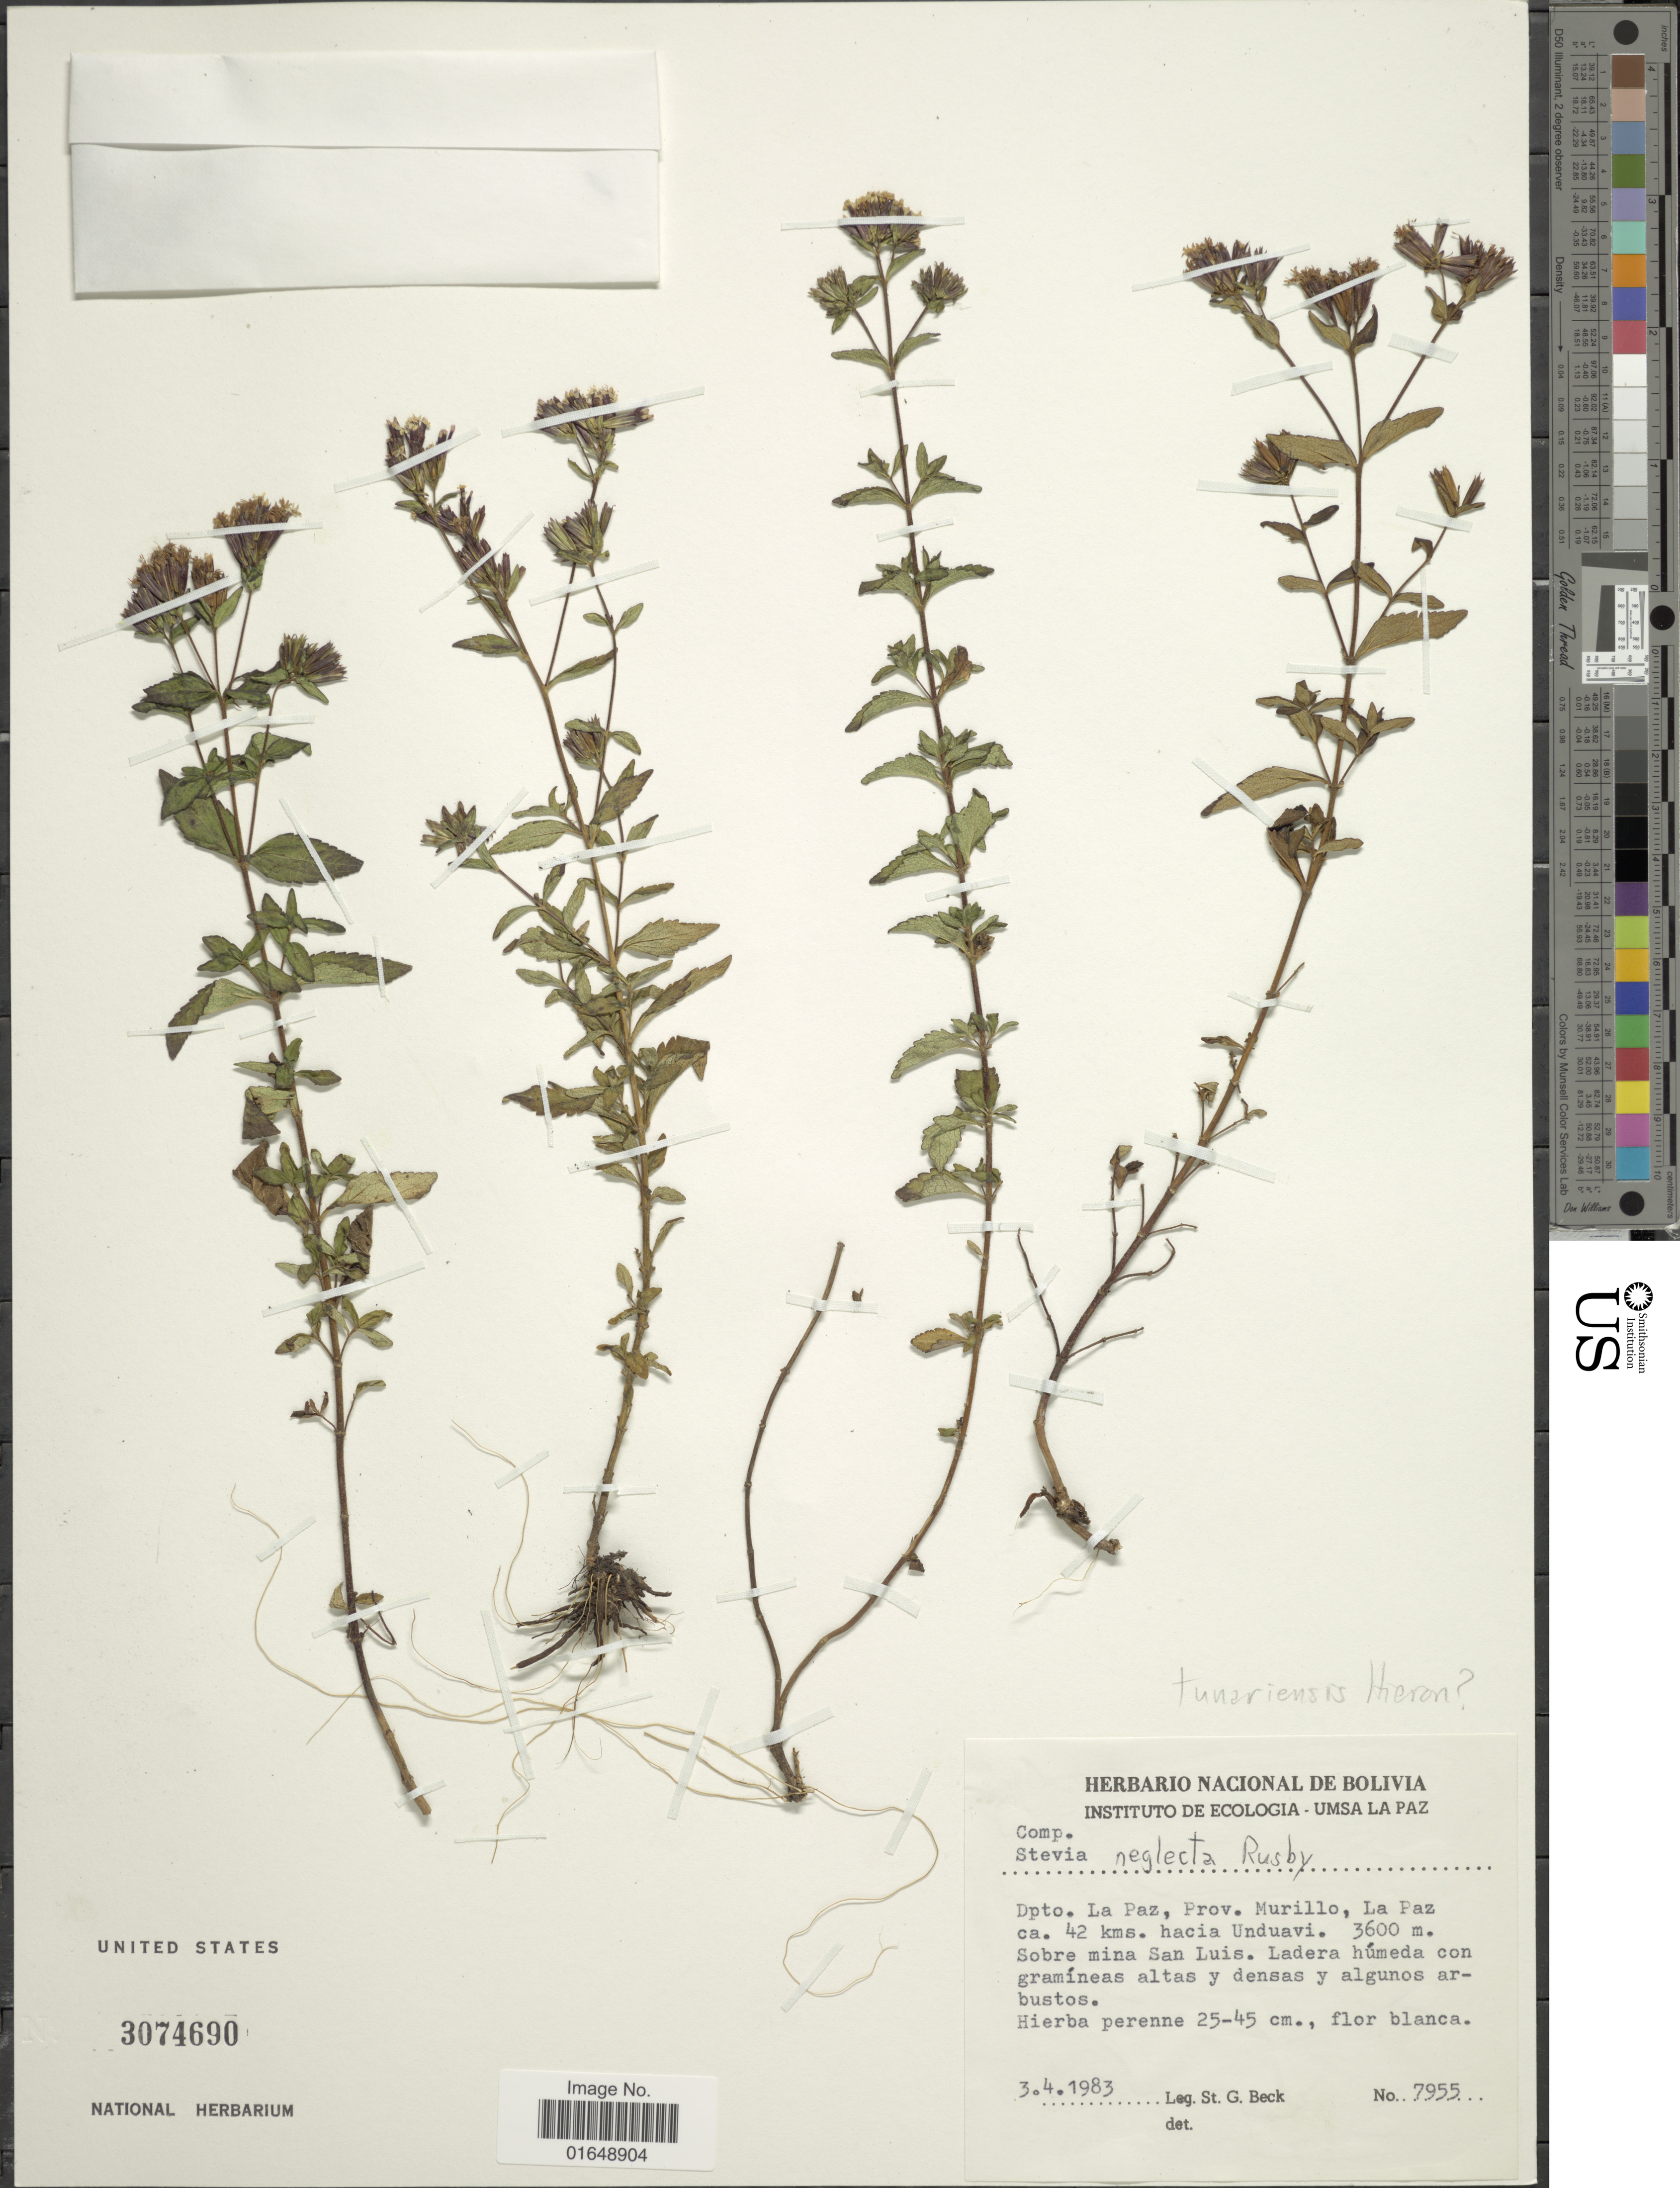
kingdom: Plantae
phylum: Tracheophyta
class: Magnoliopsida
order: Asterales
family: Asteraceae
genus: Stevia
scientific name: Stevia tunariensis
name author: Hieron.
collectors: S. G. Beck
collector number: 7955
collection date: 1983-04-03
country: Bolivia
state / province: La Paz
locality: Dpto. La Paz, Prov. Murillo, La Paz ca. 42 kms. hacia Unduavi. Sobre mina San Luis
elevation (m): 3600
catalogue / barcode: US 3074690